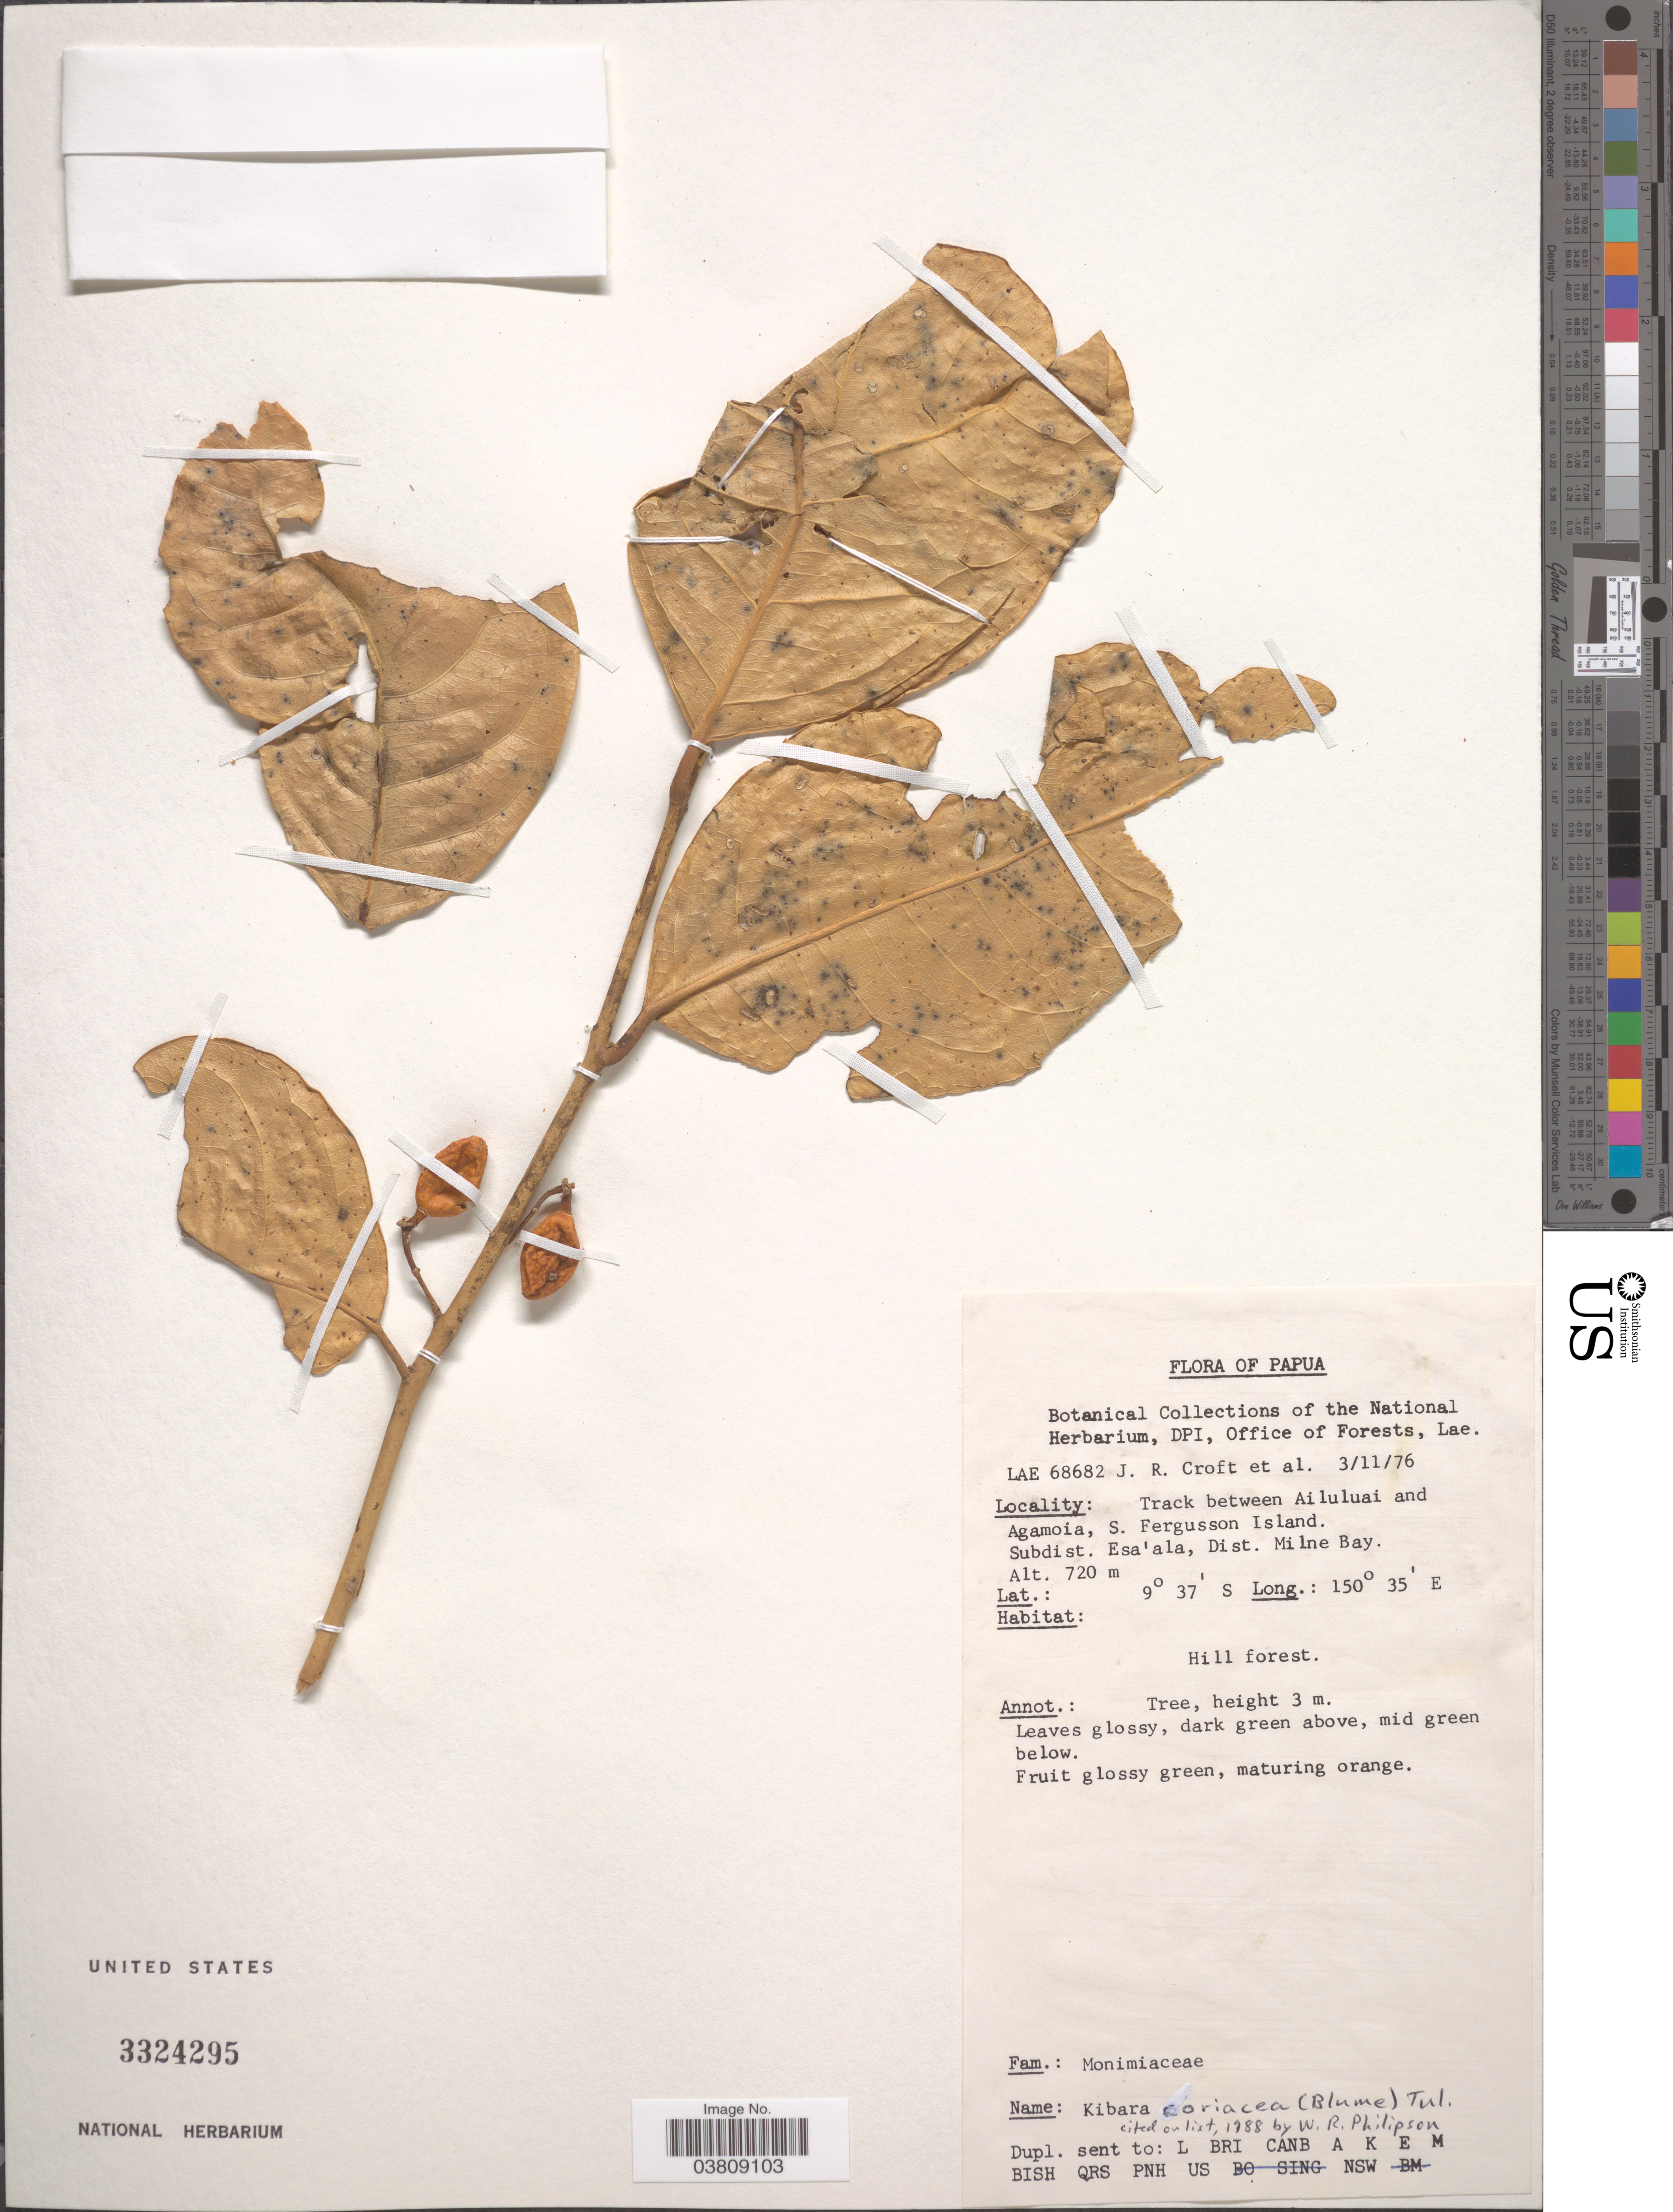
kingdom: Plantae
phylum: Tracheophyta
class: Magnoliopsida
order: Laurales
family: Monimiaceae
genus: Kibara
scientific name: Kibara coriacea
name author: (Blume) Hook. f. & Thomson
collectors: J. R. Croft & et al.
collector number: LAE 68682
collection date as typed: Transcribed d/m/y: 3/11/76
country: Papua New Guinea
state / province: Milne Bay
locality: Papua. Track between Ailuluai and Agamoia, S. Fergusson Island. Subdist. Esa'ala, Dist. Milne Bay.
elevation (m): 720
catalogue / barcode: US 3324295